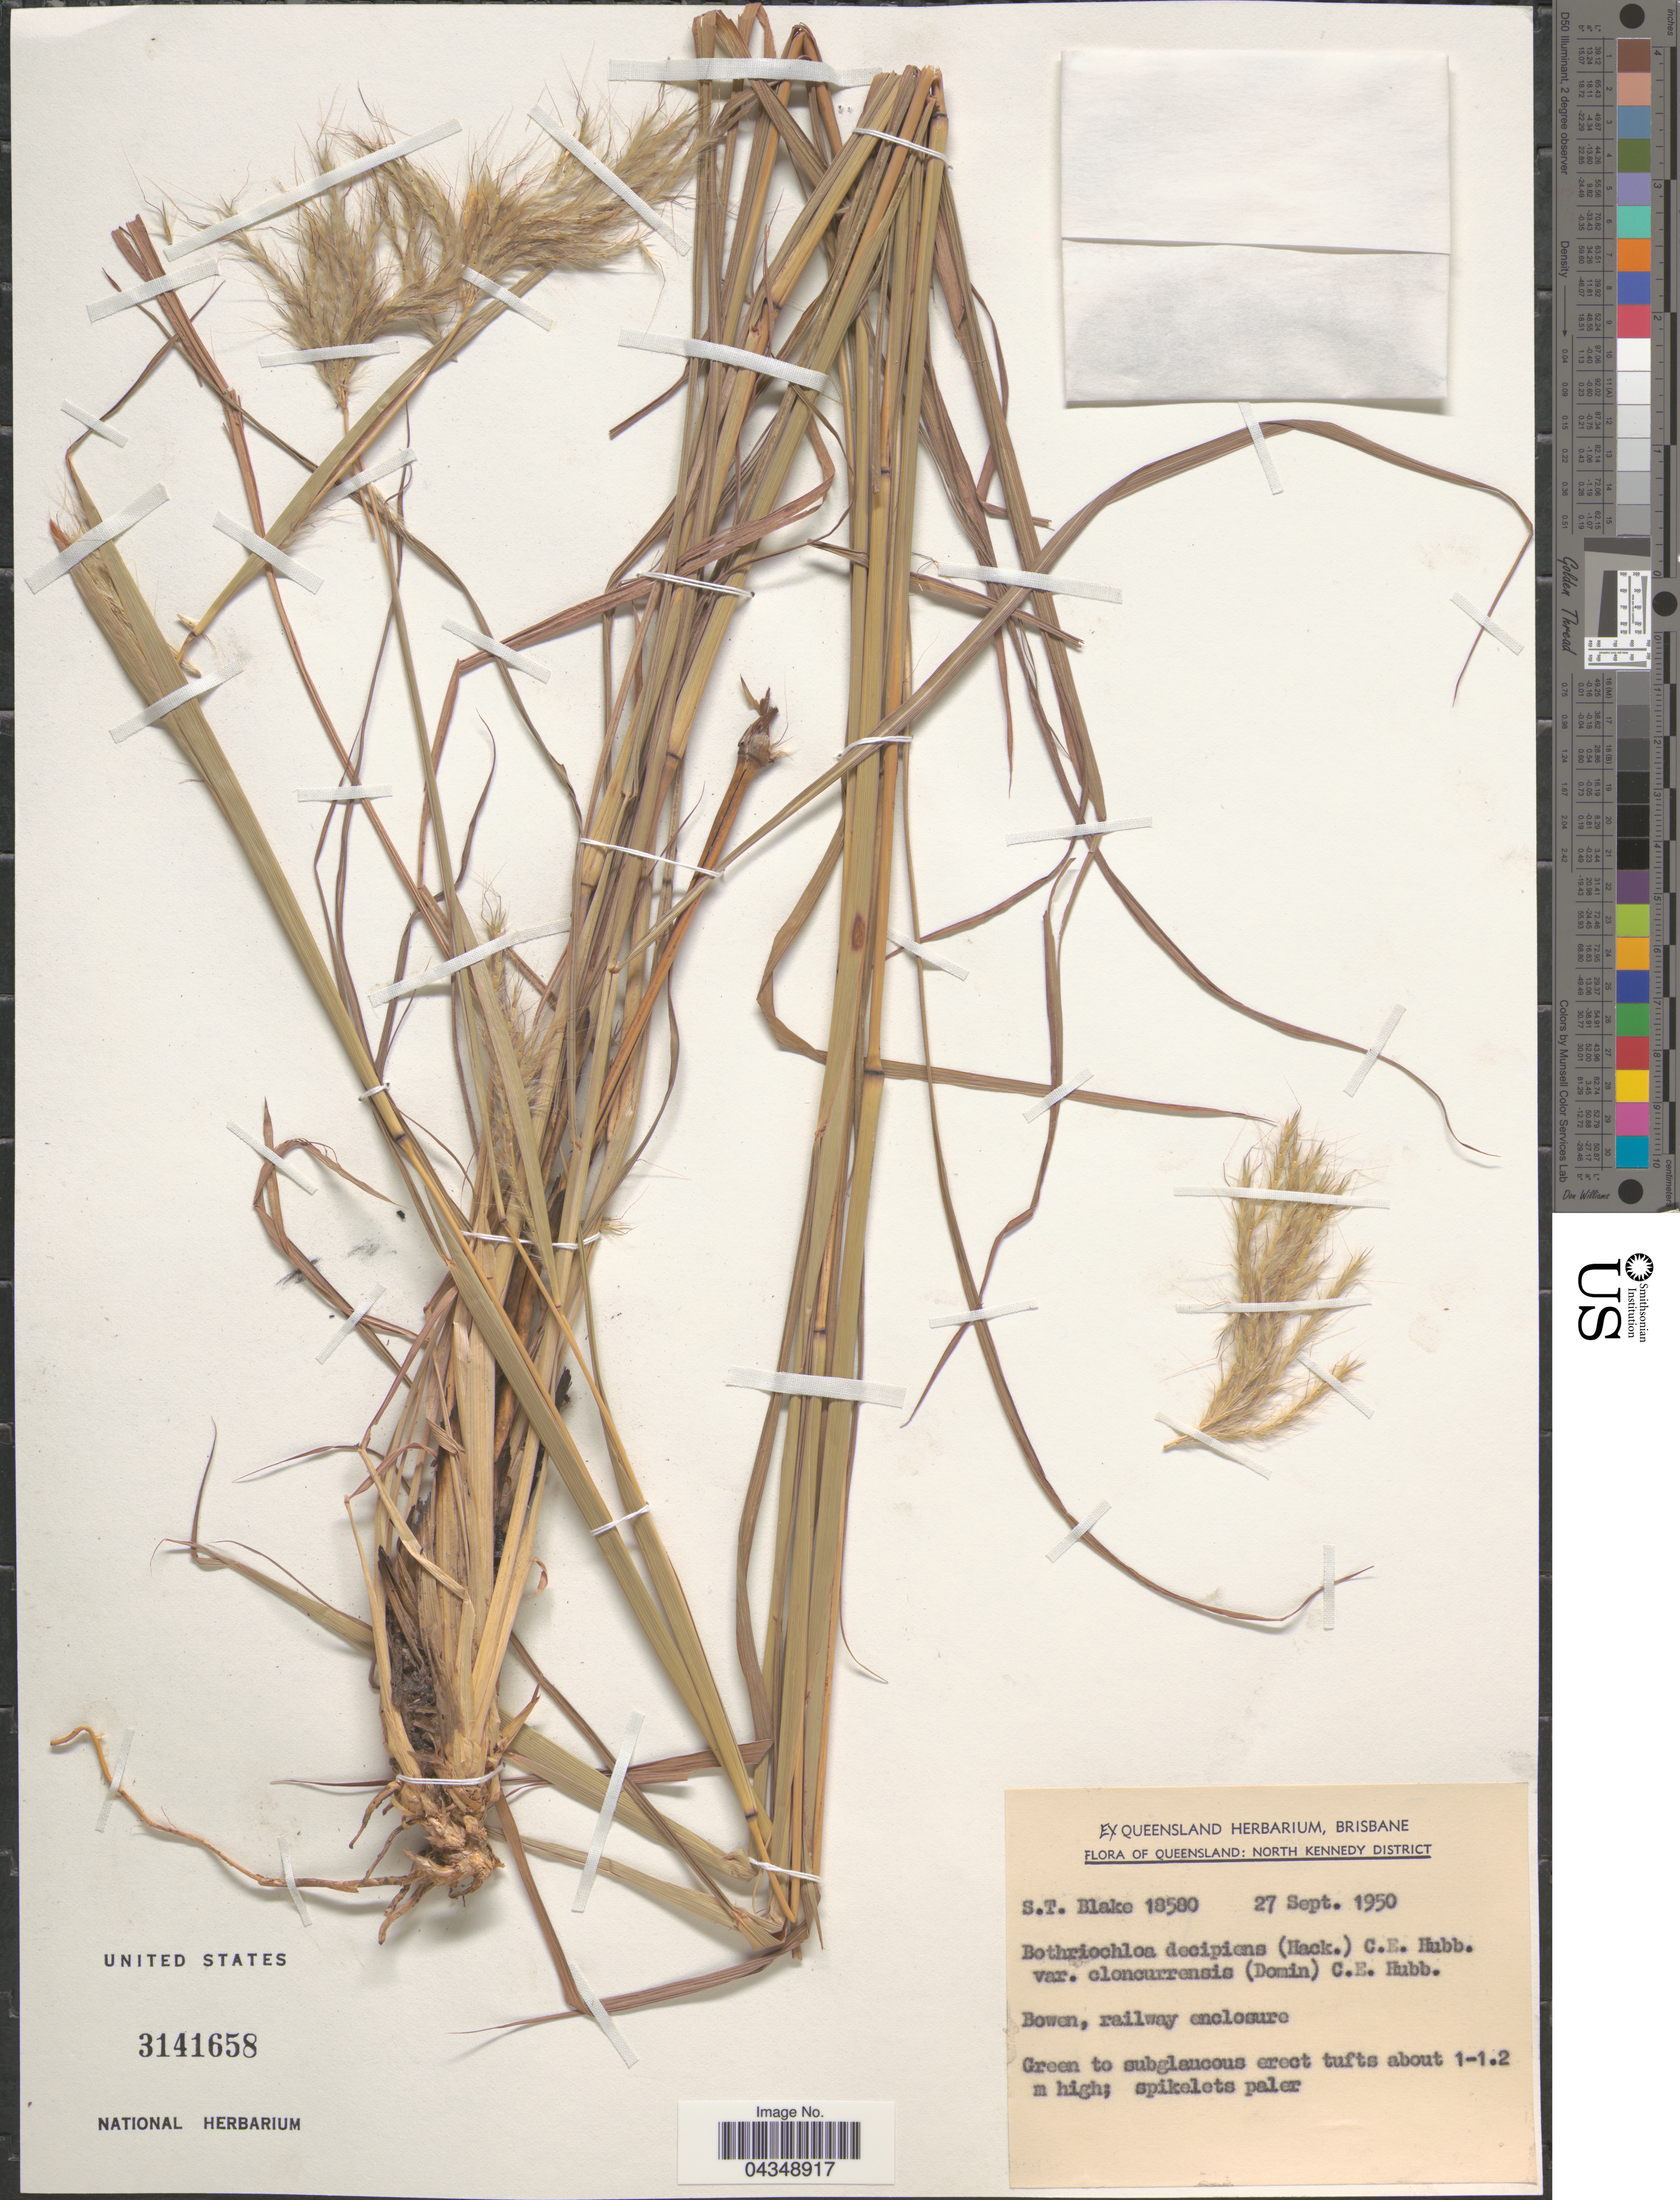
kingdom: Plantae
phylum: Tracheophyta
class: Liliopsida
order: Poales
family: Poaceae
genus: Bothriochloa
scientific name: Bothriochloa decipiens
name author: (Hack.) C. E. Hubb.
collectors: S. T. Blake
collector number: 18580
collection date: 1950-09-27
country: Australia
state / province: Queensland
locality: North Kennedy District.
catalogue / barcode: US 3141658